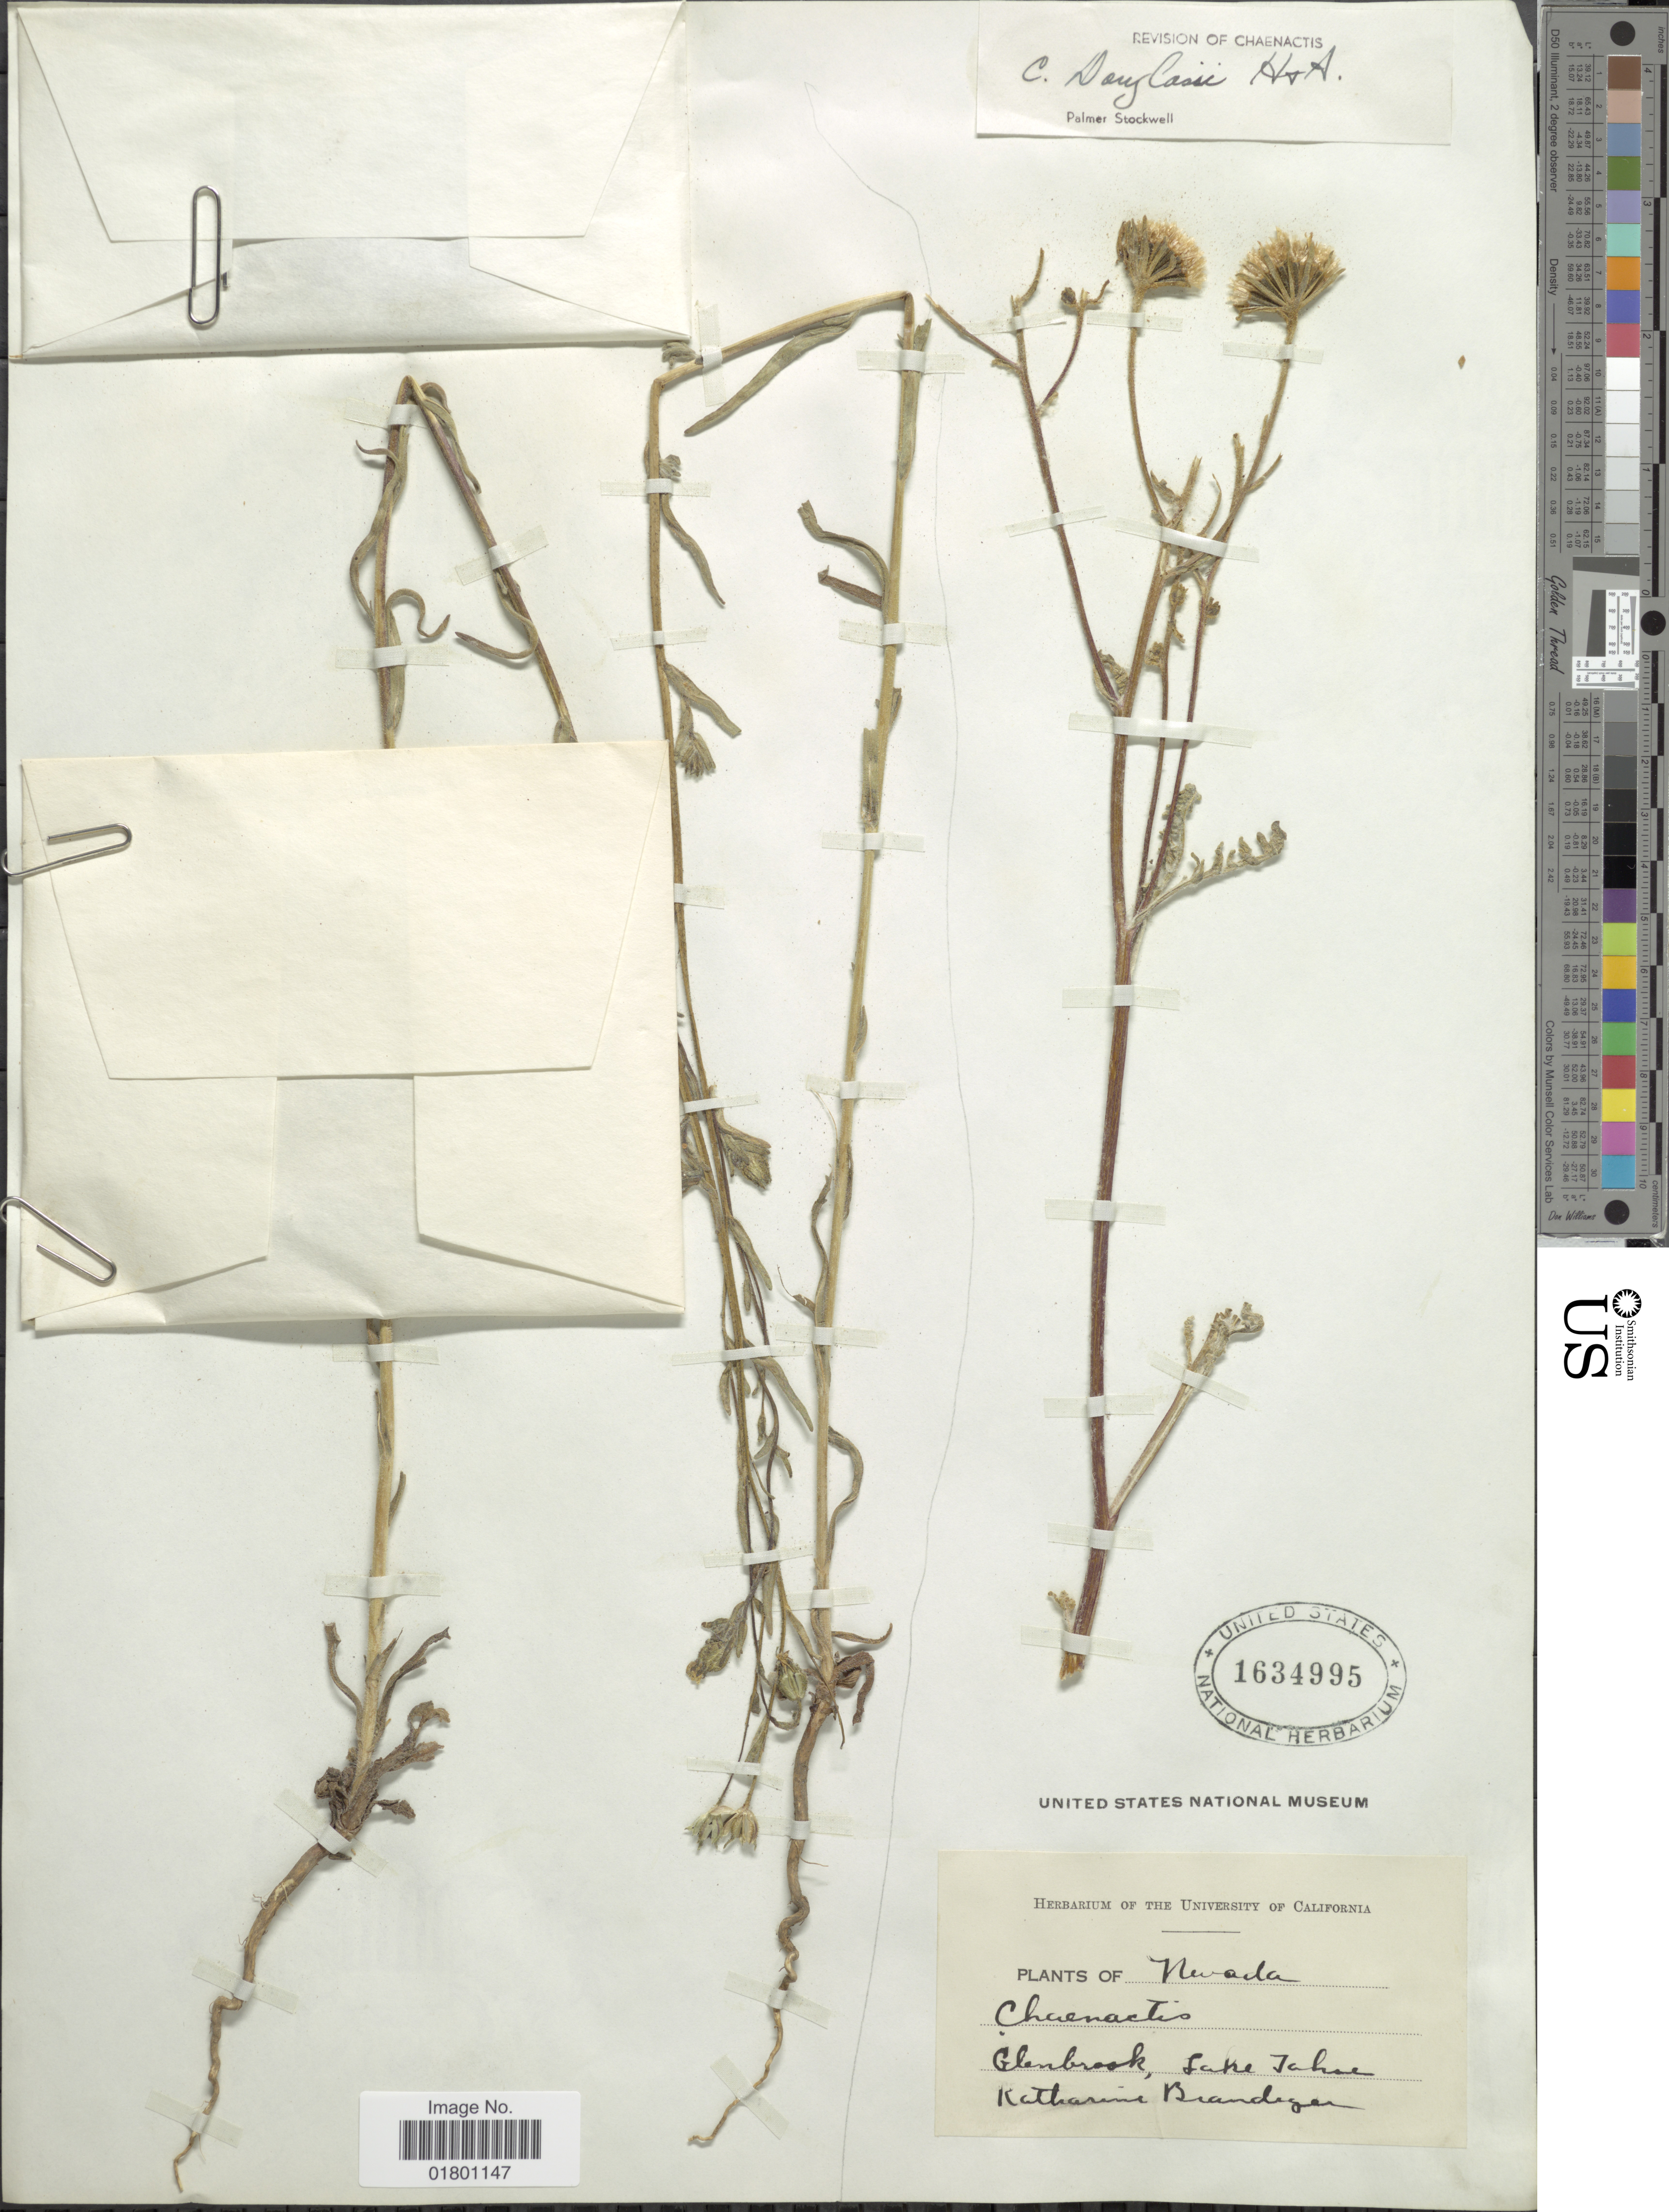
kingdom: Plantae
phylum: Tracheophyta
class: Magnoliopsida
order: Asterales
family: Asteraceae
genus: Chaenactis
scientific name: Chaenactis douglasii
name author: Hook. & Arn.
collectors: M. K. Brandegee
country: United States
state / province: Nevada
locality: Glenbrook, Lake Tahoe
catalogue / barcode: US 1634995